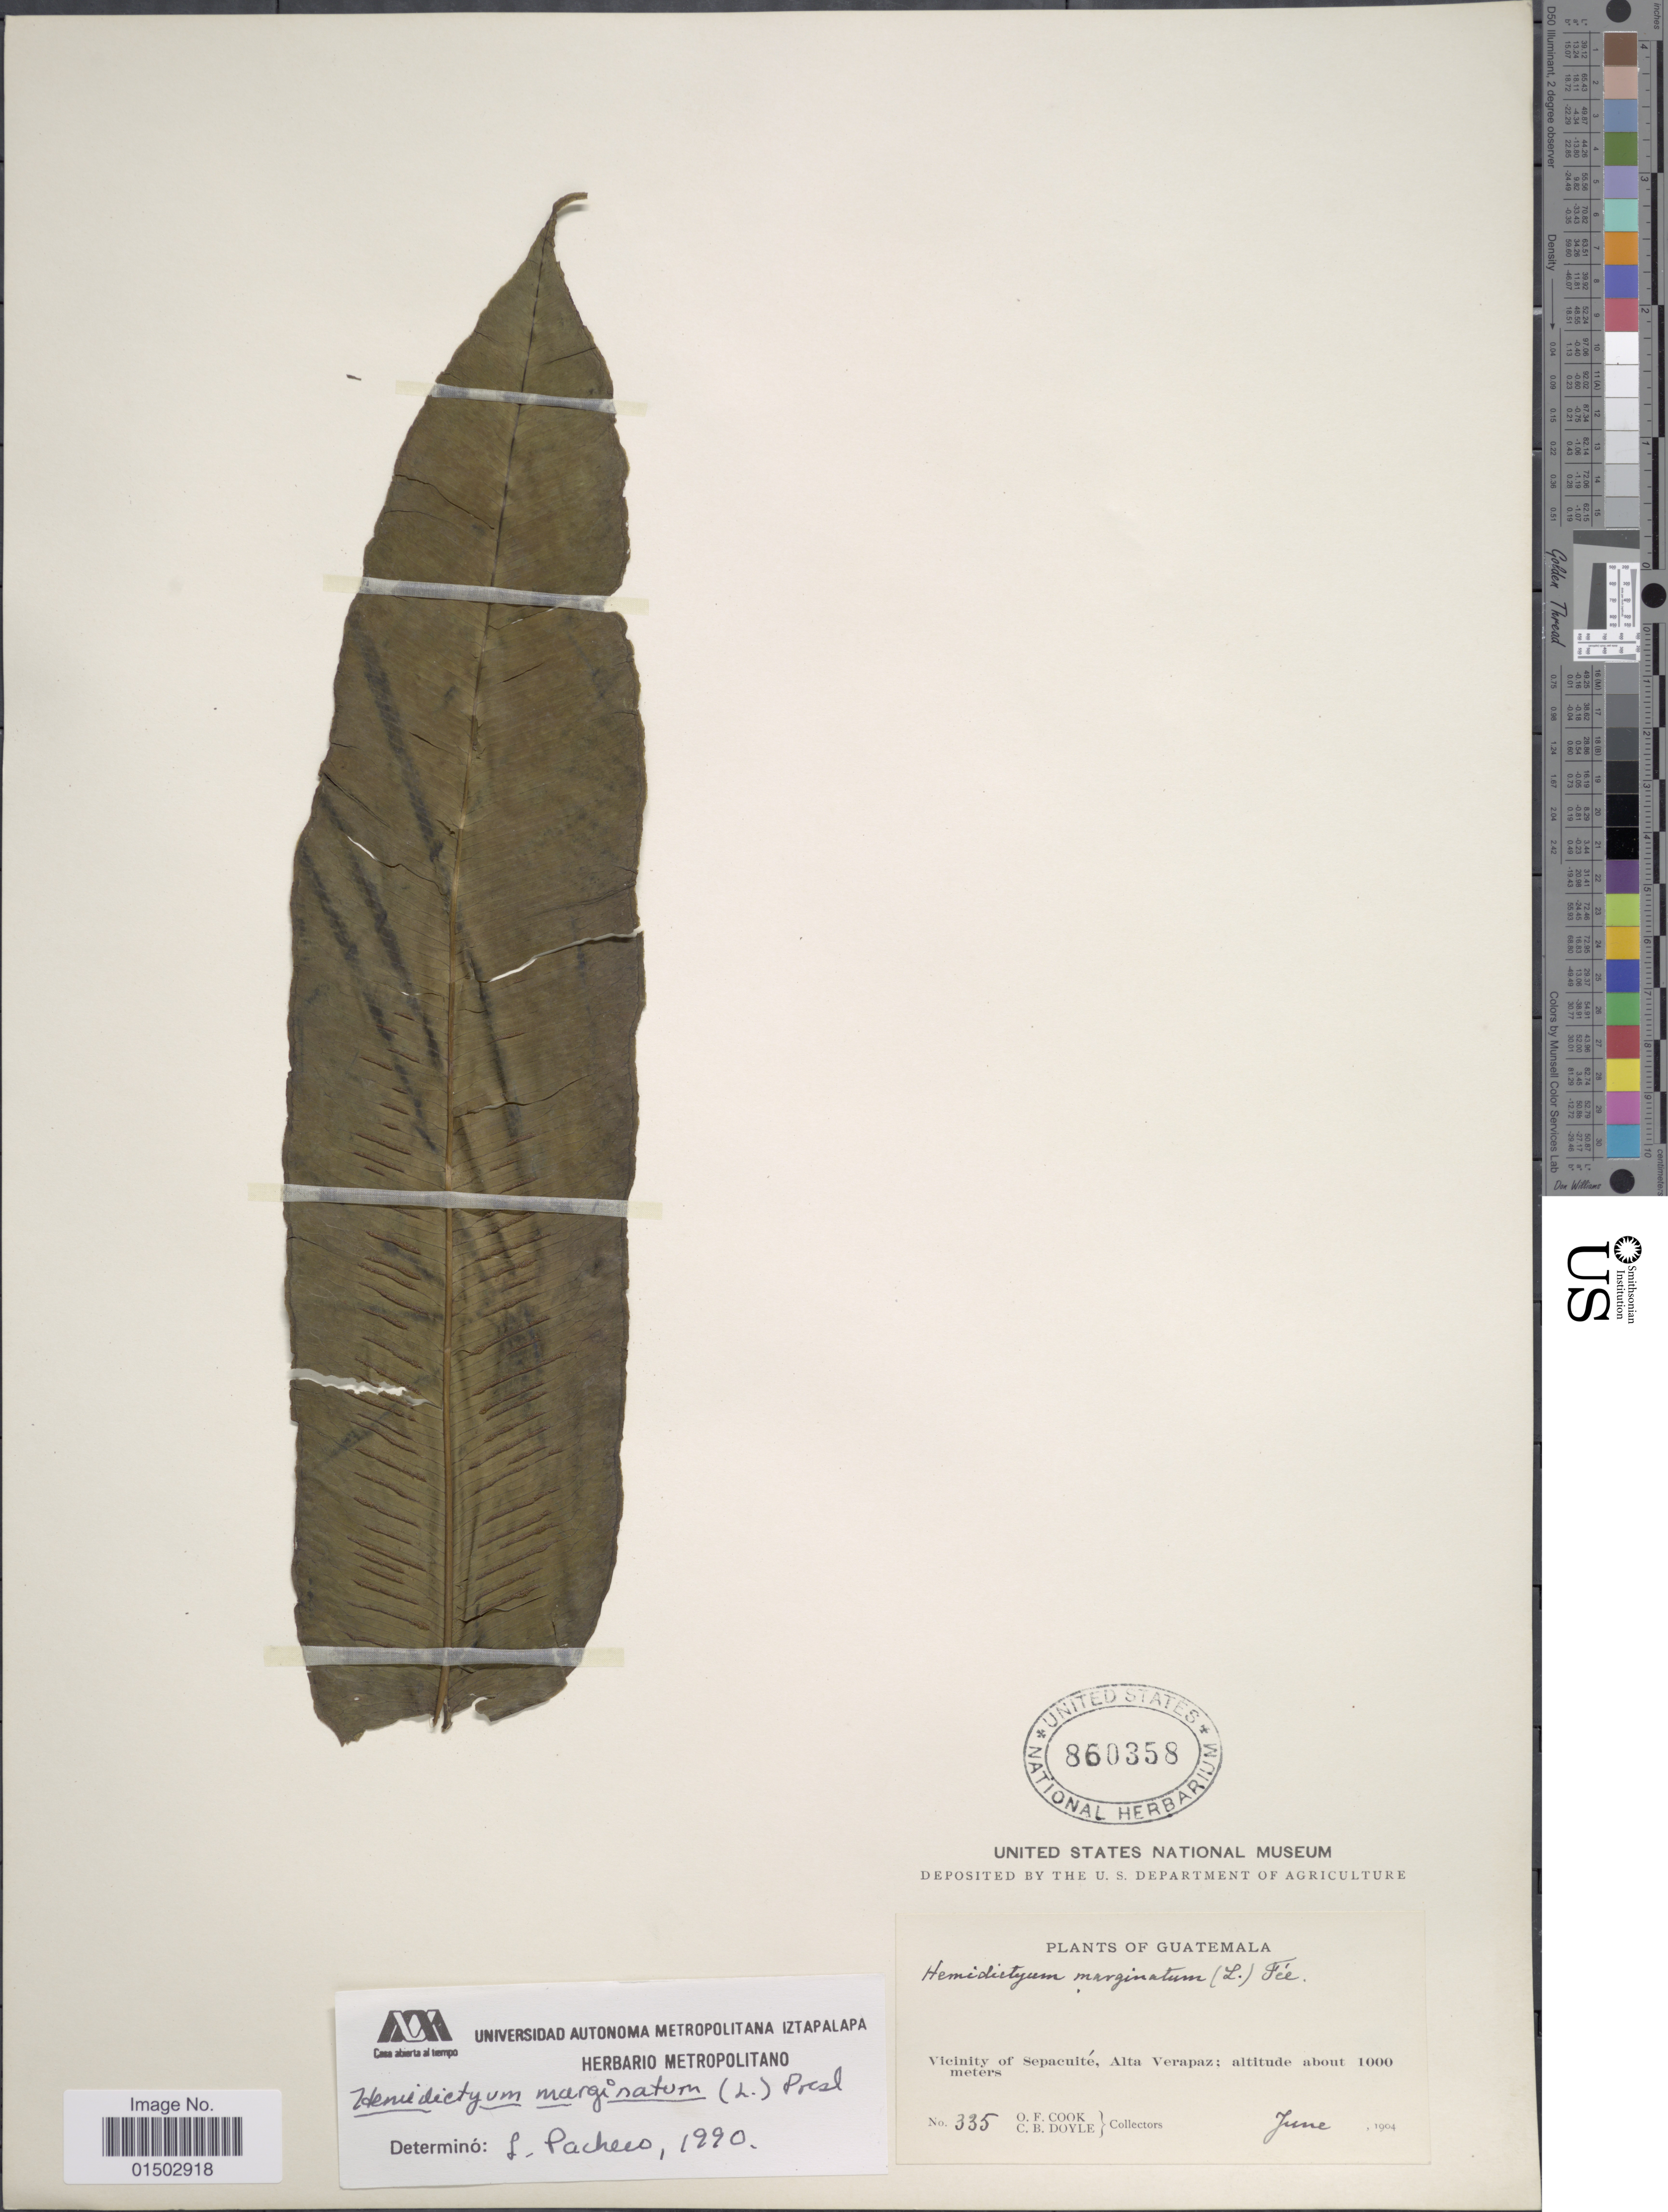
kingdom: Plantae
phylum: Tracheophyta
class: Polypodiopsida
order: Polypodiales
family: Hemidictyaceae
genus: Hemidictyum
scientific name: Hemidictyum marginatum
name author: (L.) C. Presl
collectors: O. F. Cook & C. Doyle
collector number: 335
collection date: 1904-06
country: Guatemala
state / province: Alta Verapaz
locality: Vicinity of Sepaculte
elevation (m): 1000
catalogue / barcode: US 860358